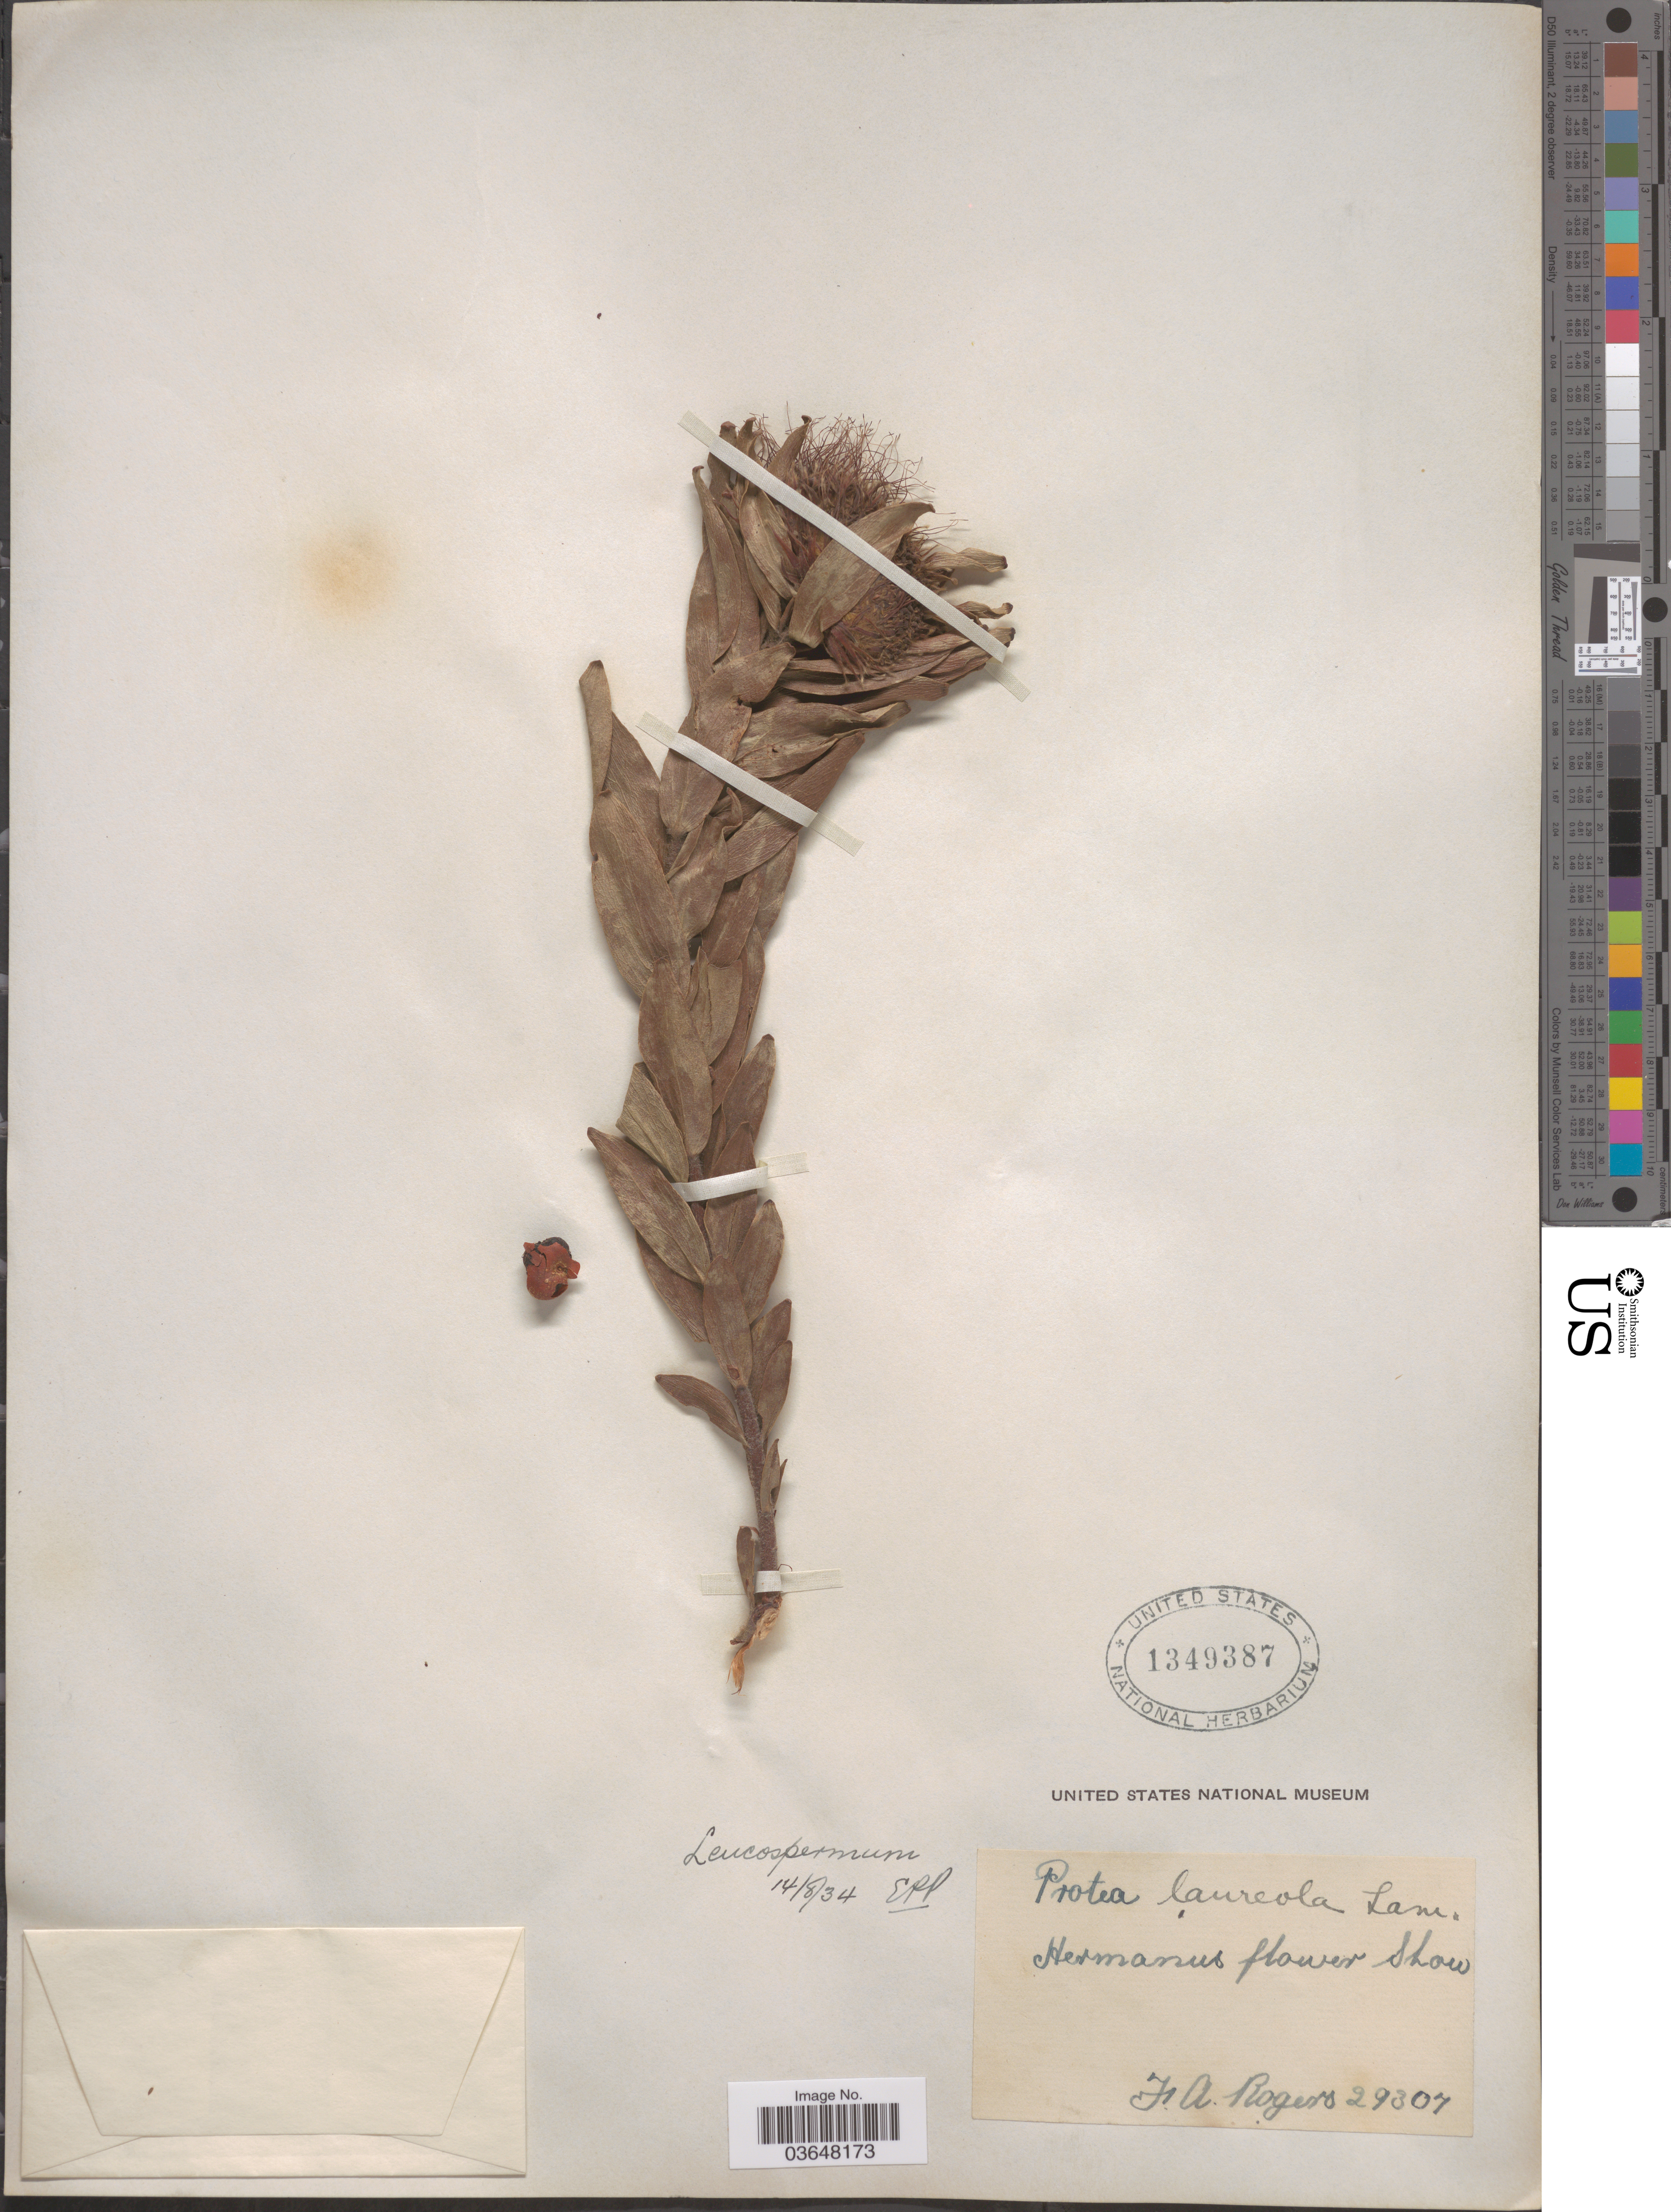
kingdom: Plantae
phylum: Tracheophyta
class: Magnoliopsida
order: Proteales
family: Proteaceae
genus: Leucospermum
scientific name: Leucospermum sp.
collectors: F. A. Rogers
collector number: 29307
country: South Africa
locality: Hermanus flower show [unsure placement]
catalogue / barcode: US 1349387